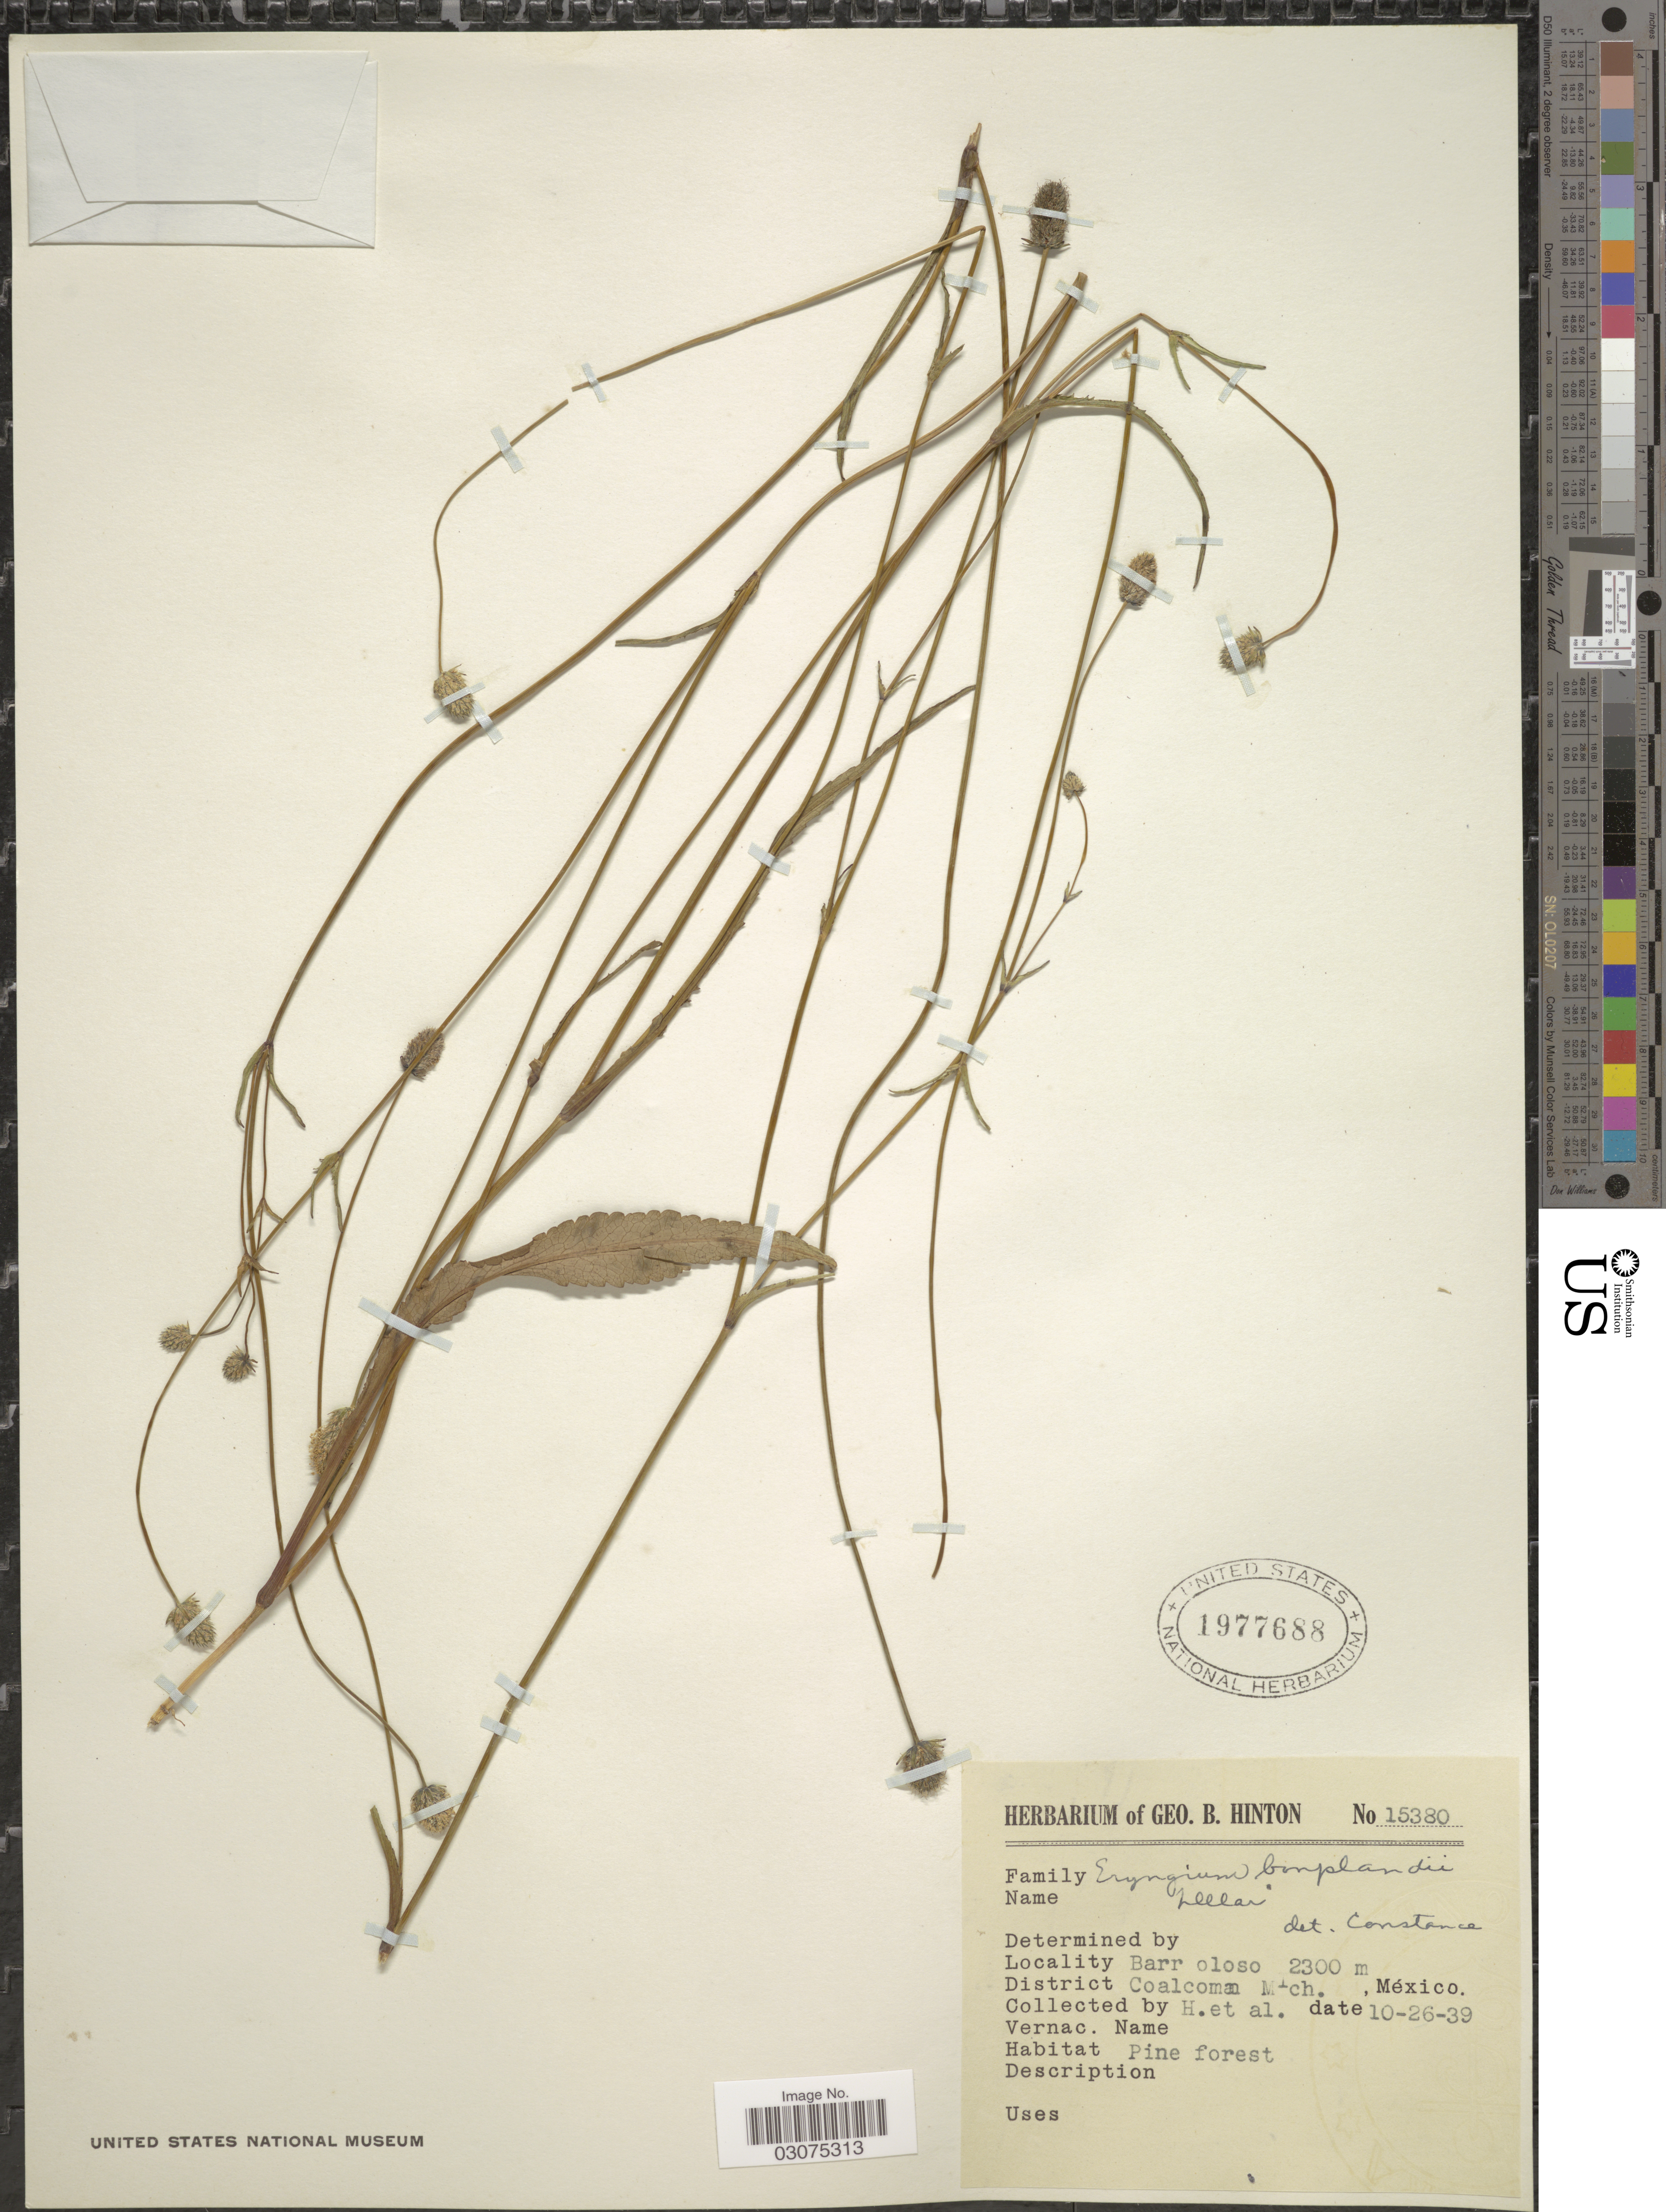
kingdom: Plantae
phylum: Tracheophyta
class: Magnoliopsida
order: Apiales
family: Apiaceae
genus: Eryngium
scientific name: Eryngium bonplandii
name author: F. Delaroche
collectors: G. B. Hinton & et al.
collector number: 15380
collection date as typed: Transcribed d/m/y: 26/10/39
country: Mexico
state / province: Michoacán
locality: Barroloso. District Coalcoman.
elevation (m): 2300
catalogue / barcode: US 1977688